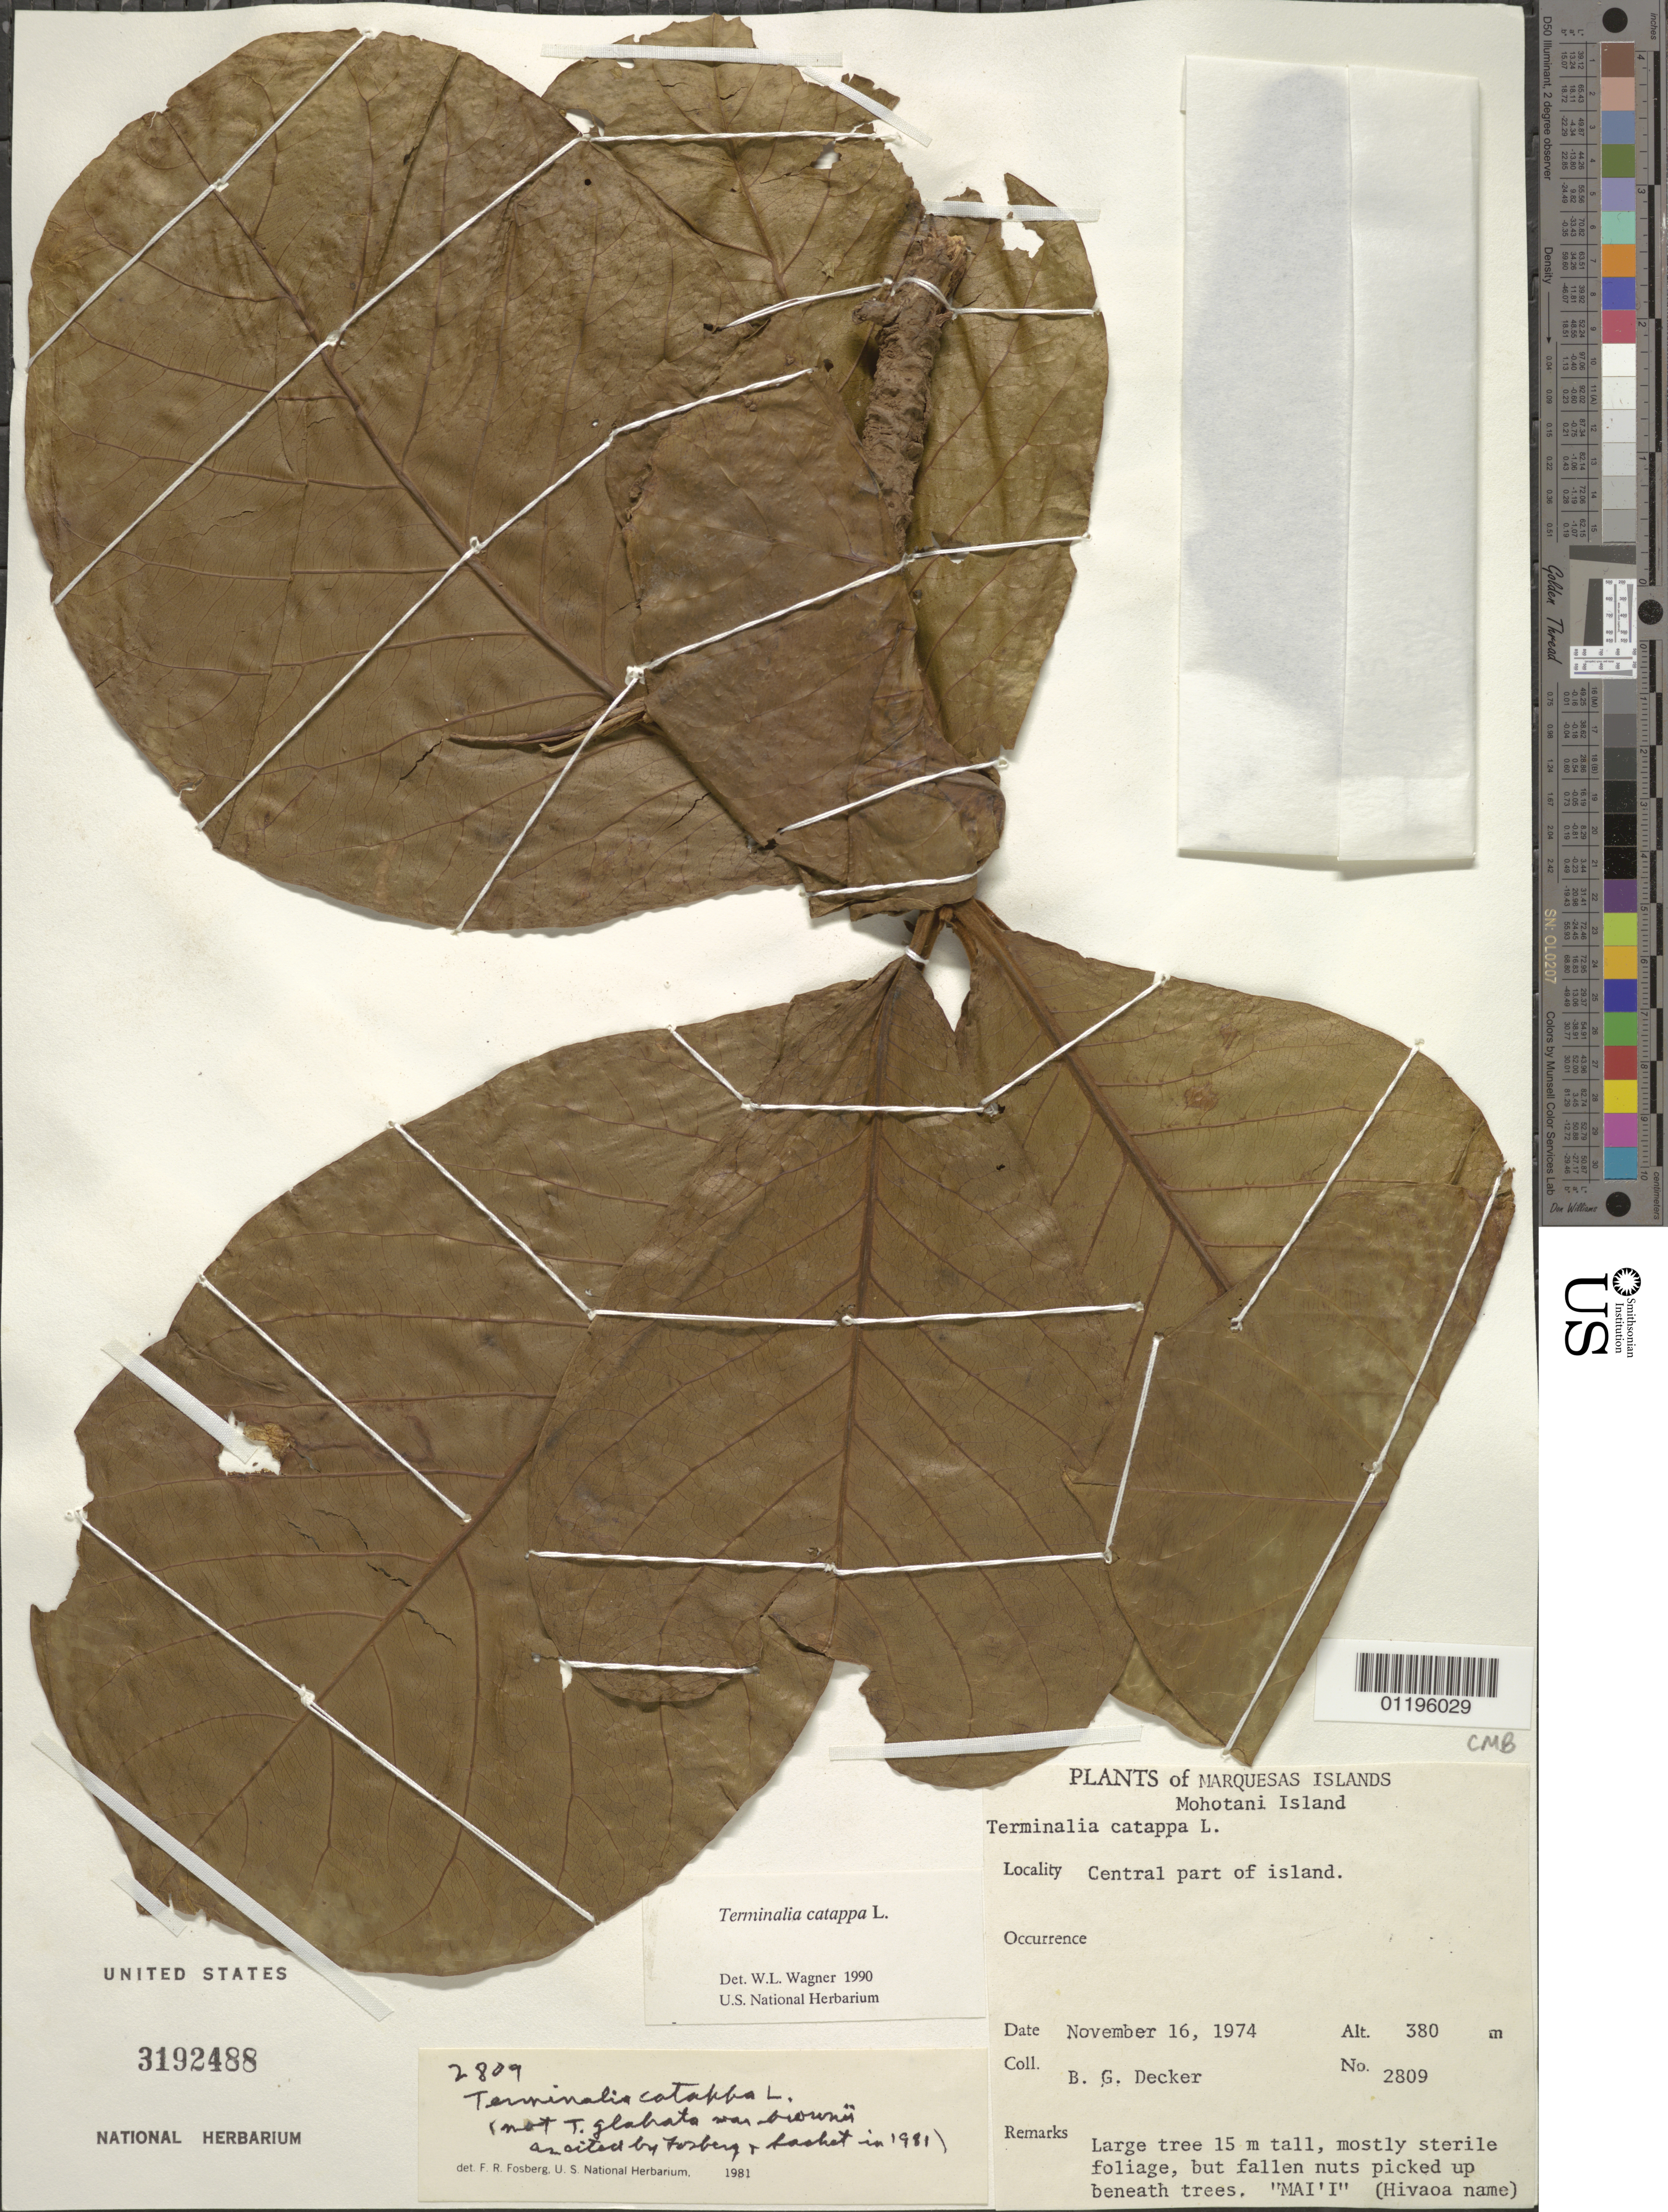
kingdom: Plantae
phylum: Tracheophyta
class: Magnoliopsida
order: Myrtales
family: Combretaceae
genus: Terminalia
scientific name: Terminalia catappa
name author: L.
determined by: Wagner, W. L., (BOT), Smithsonian Institution - National Museum of Natural History (UNITED STATES)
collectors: B. G. Decker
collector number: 2809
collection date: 1974-11-16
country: French Polynesia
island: Mohotani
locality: central part of island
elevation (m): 380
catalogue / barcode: US 3192488